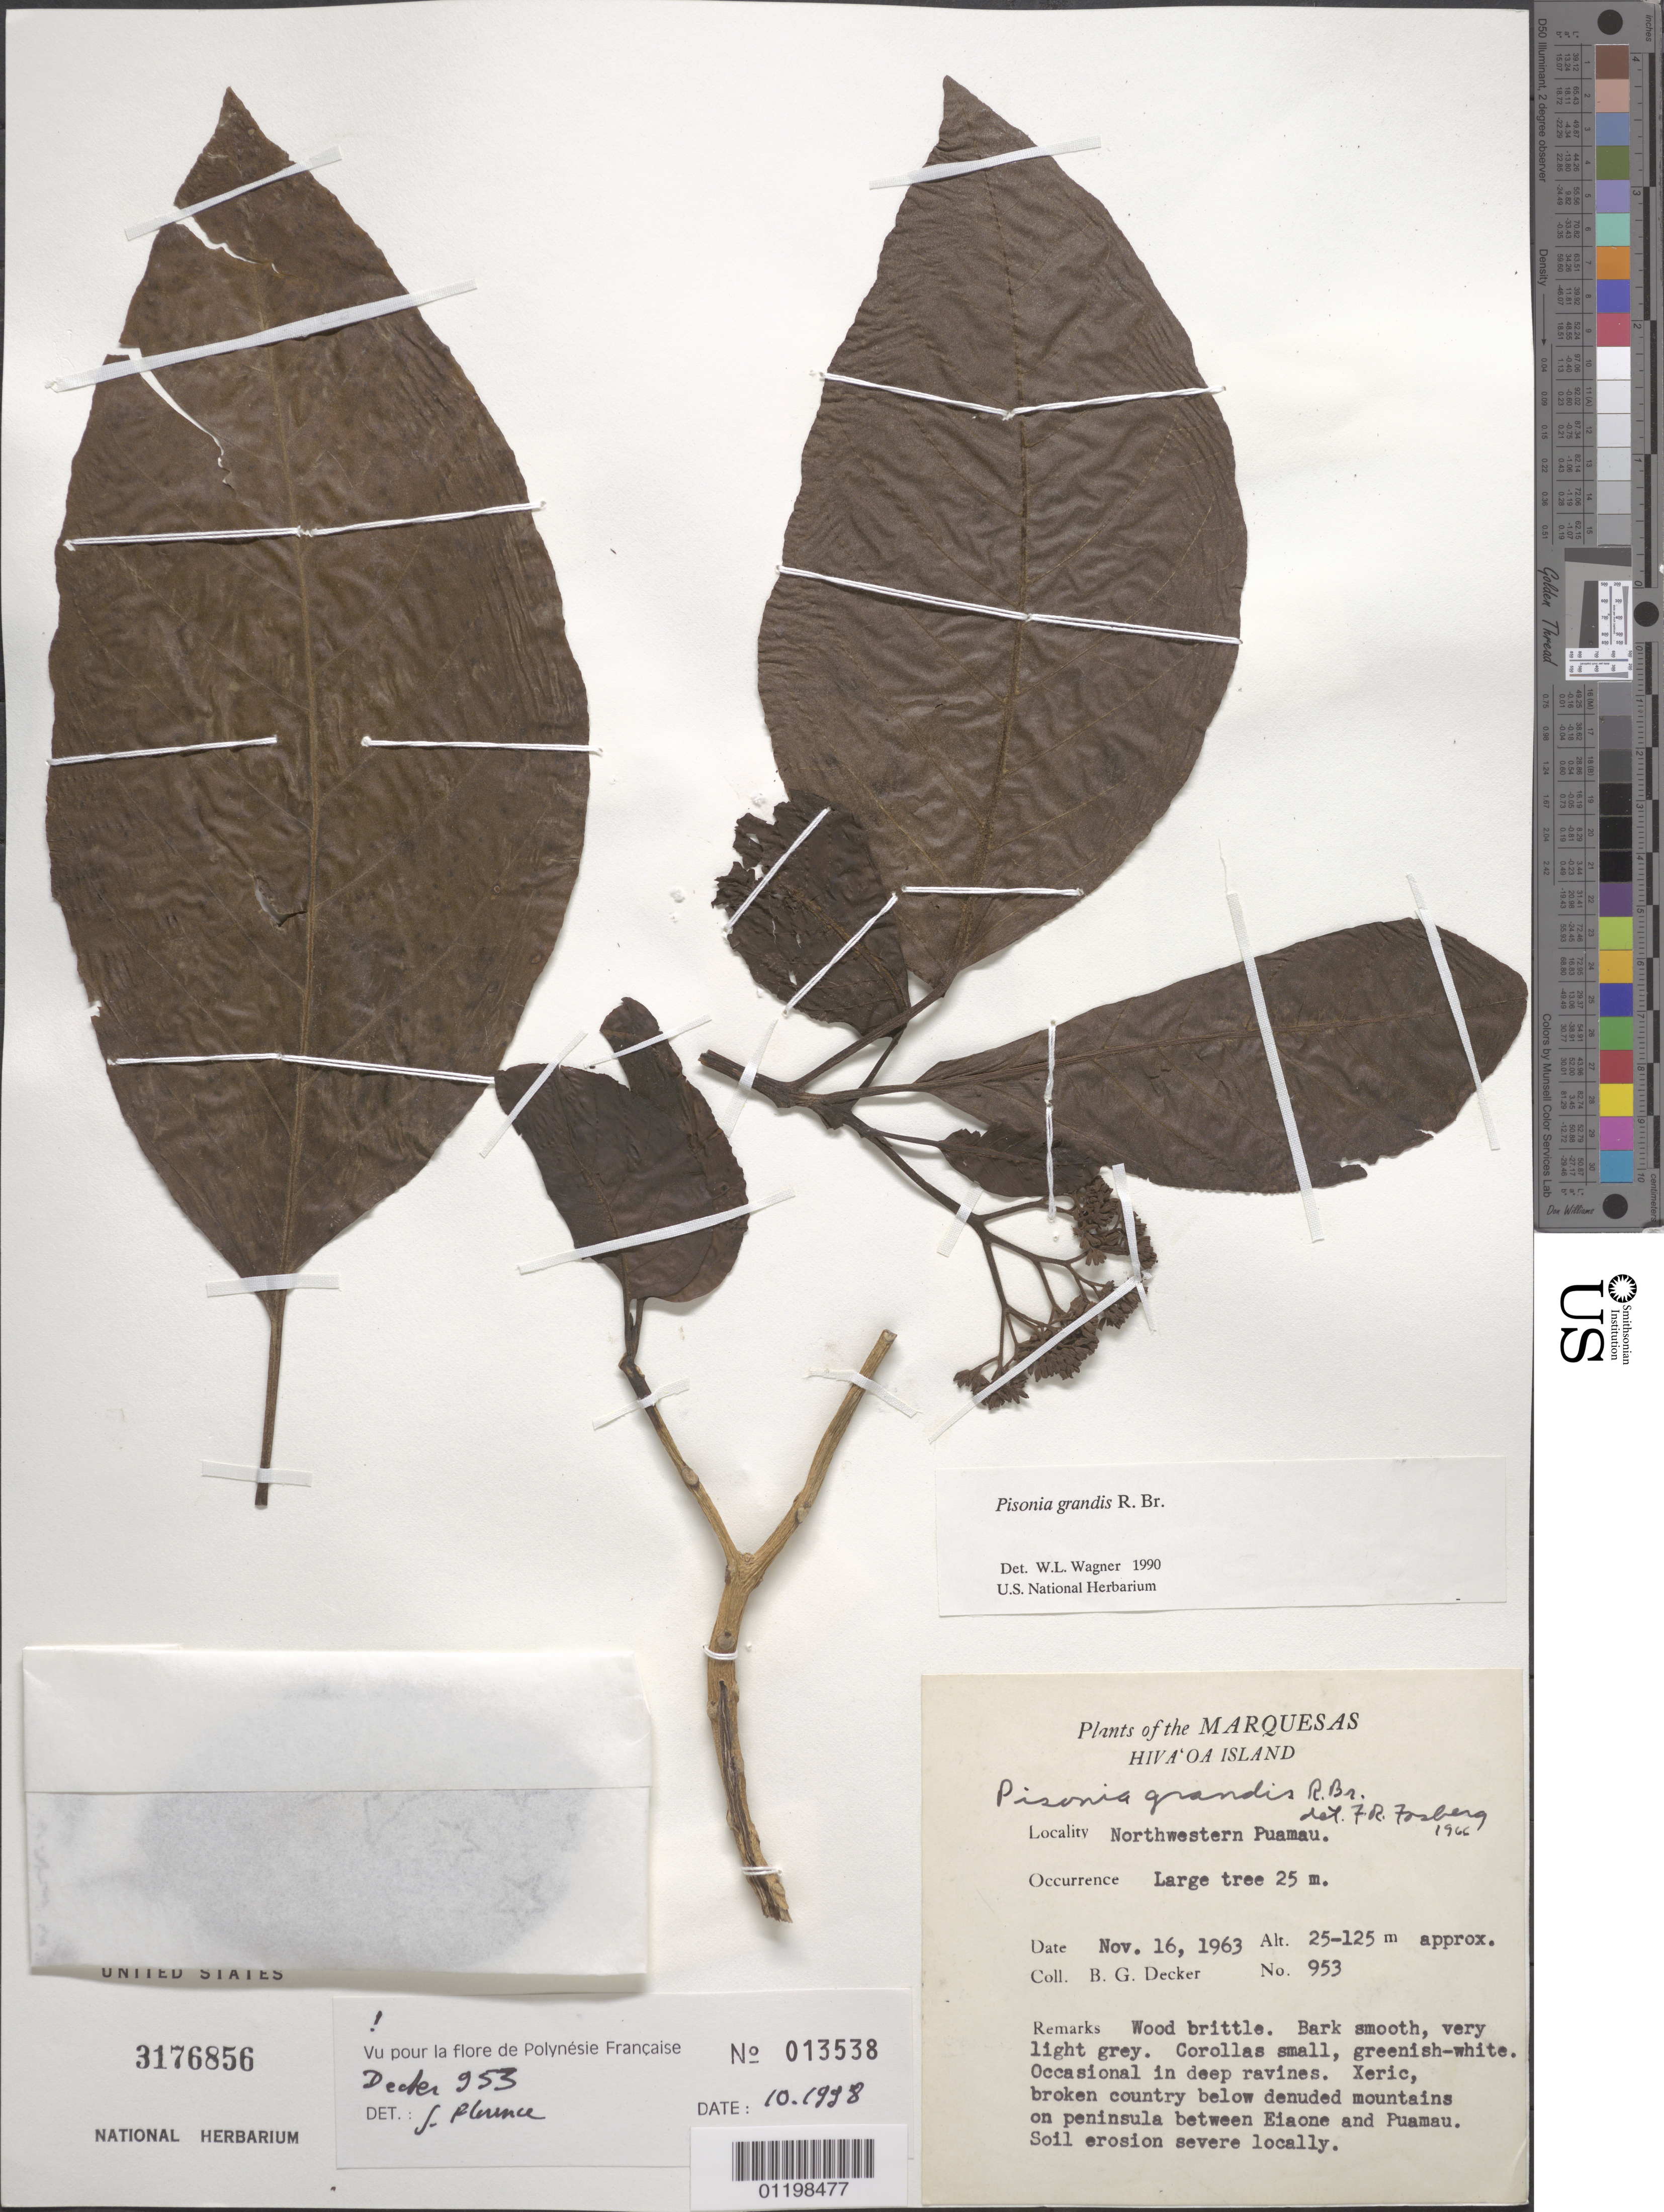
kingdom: Plantae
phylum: Tracheophyta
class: Magnoliopsida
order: Caryophyllales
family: Nyctaginaceae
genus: Pisonia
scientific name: Pisonia grandis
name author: R. Br.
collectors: B. G. Decker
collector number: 953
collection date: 1963-11-16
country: French Polynesia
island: Hiva Oa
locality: NW Puamau, on peninsula between Eiaone and Puamau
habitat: Deep ravines in xeric country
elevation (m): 25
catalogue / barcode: US 3176856